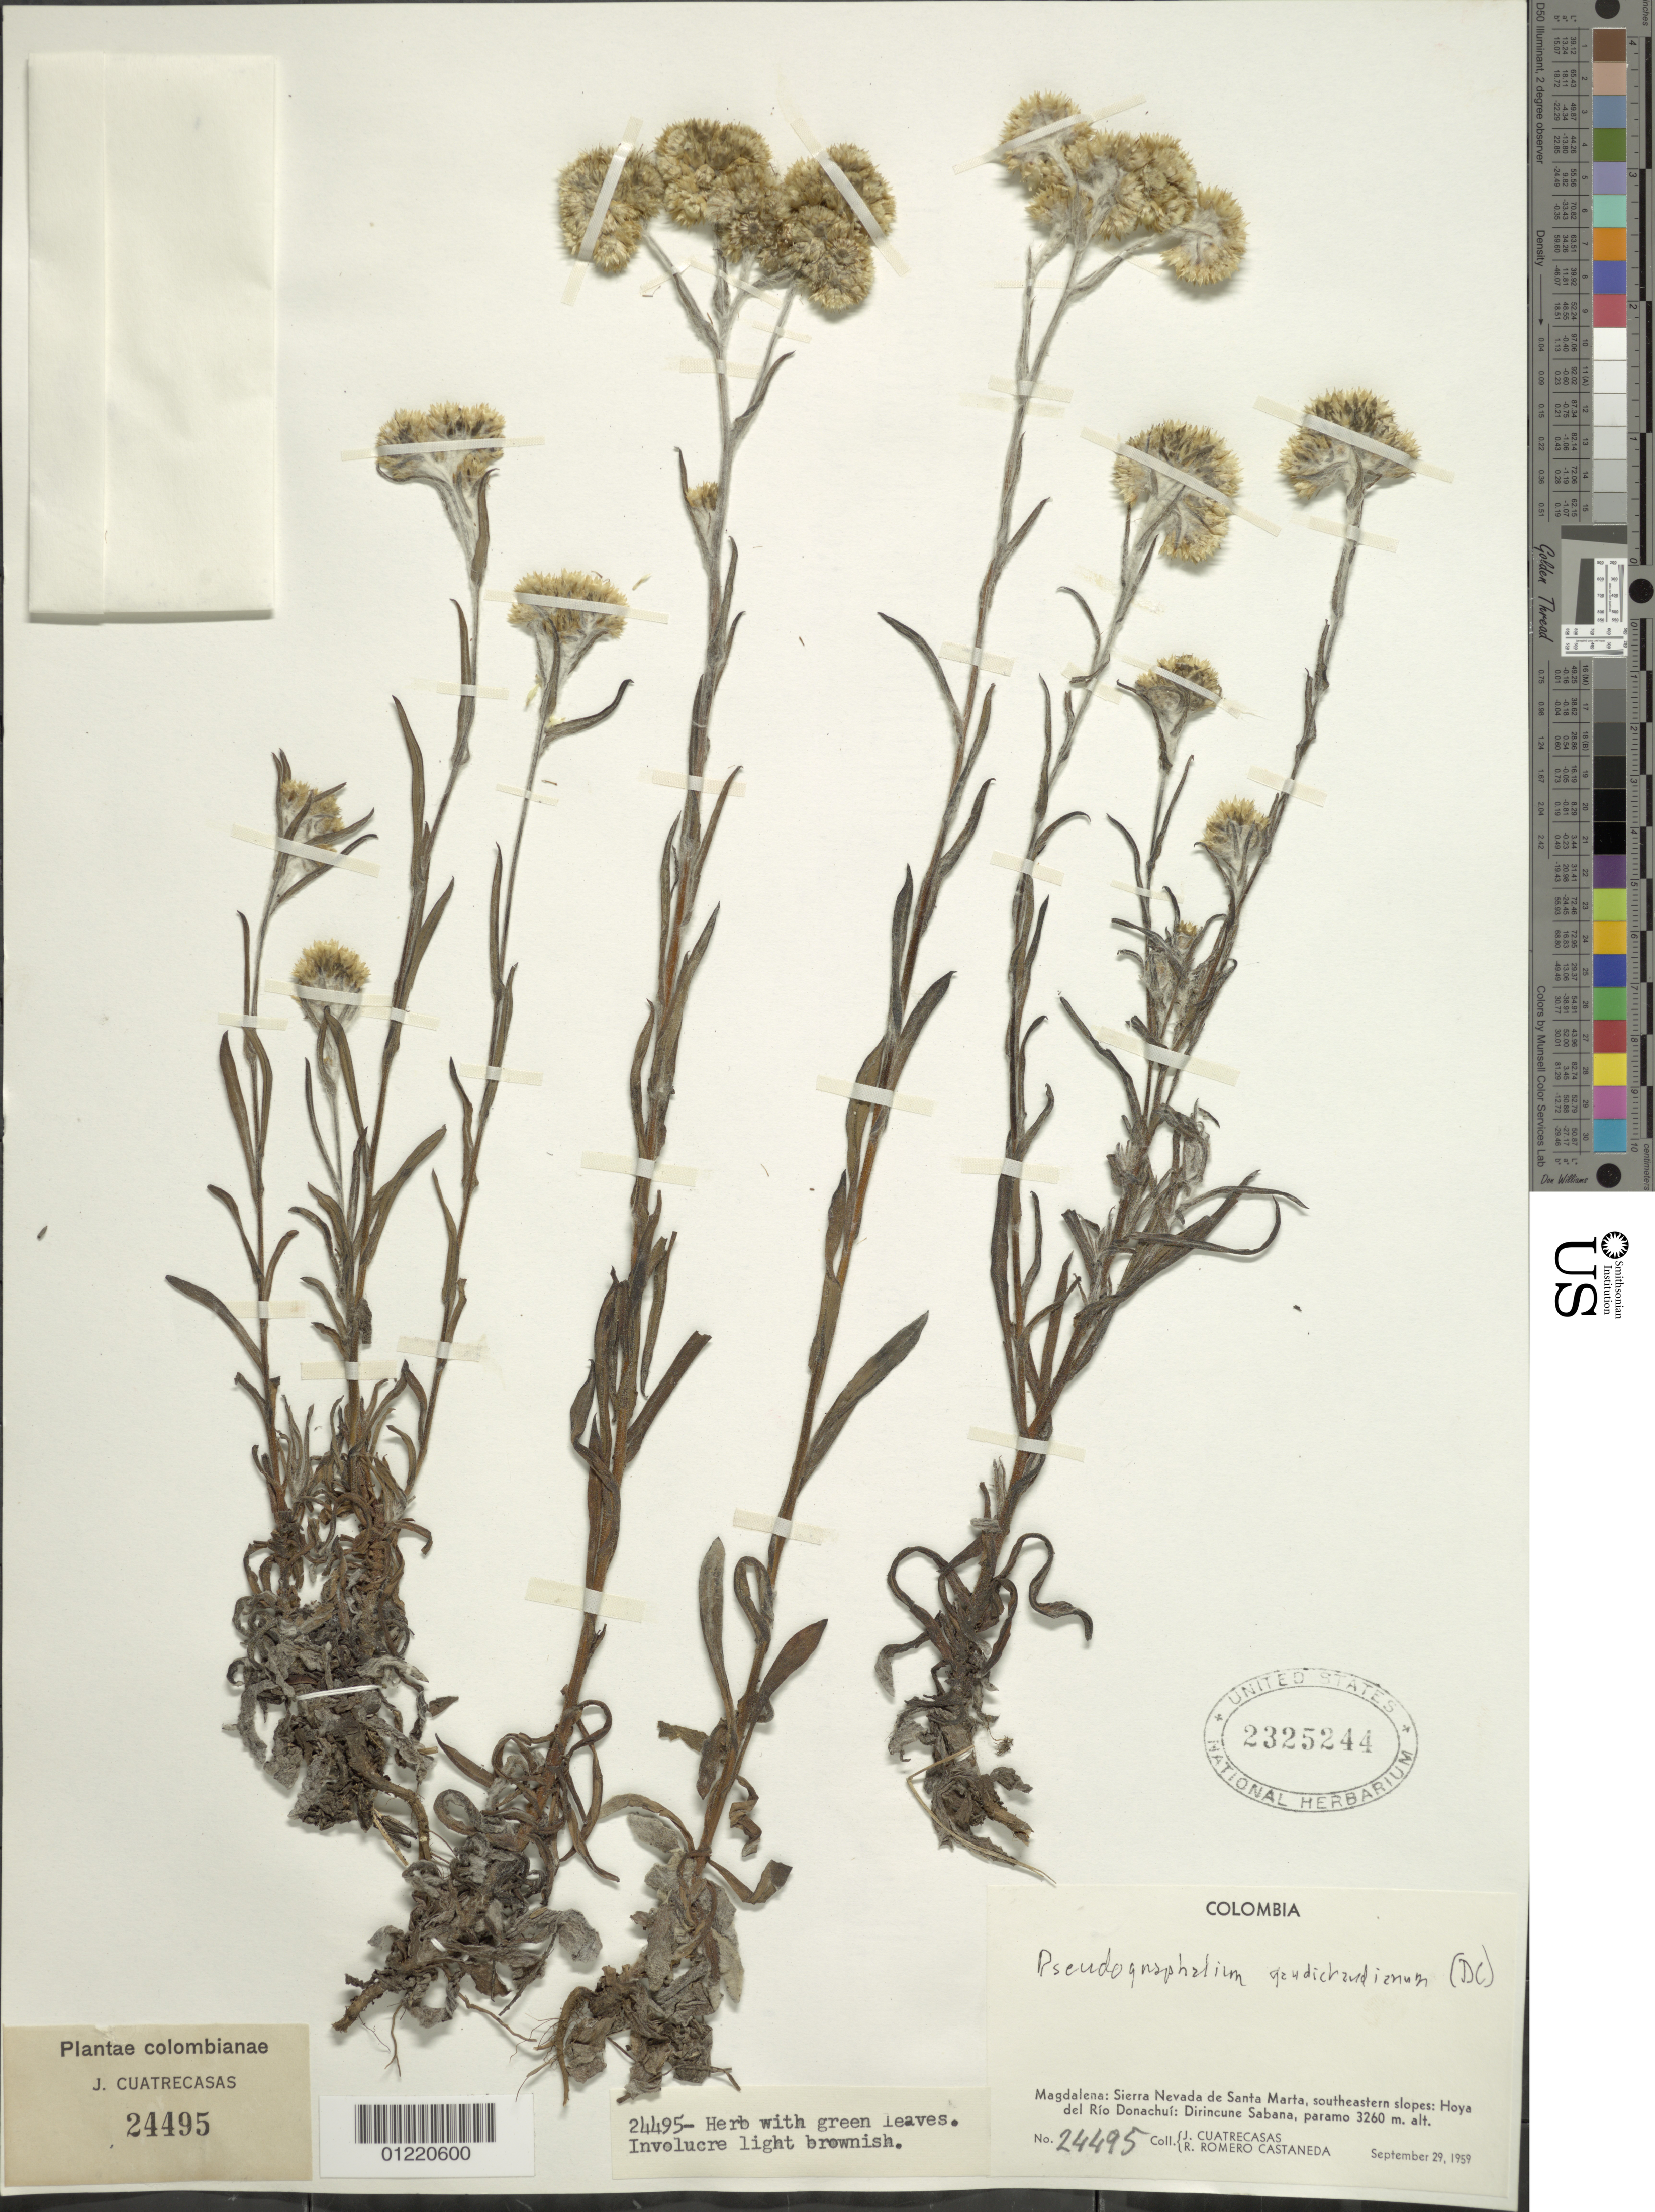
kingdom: Plantae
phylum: Tracheophyta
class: Magnoliopsida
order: Asterales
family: Asteraceae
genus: Pseudognaphalium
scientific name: Pseudognaphalium gaudichaudianum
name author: (DC.) Anderb.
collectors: J. Cuatrecasas & R. Romero Castañeda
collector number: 24495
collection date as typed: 29 Sep 1959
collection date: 1959-09-29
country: Colombia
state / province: Magdalena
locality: Sierra Nevada de Santa Marta, southeastern slopes: Hoya de Río Donachuí: Dirincune Sabana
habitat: Paramo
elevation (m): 3260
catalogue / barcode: US 2325244